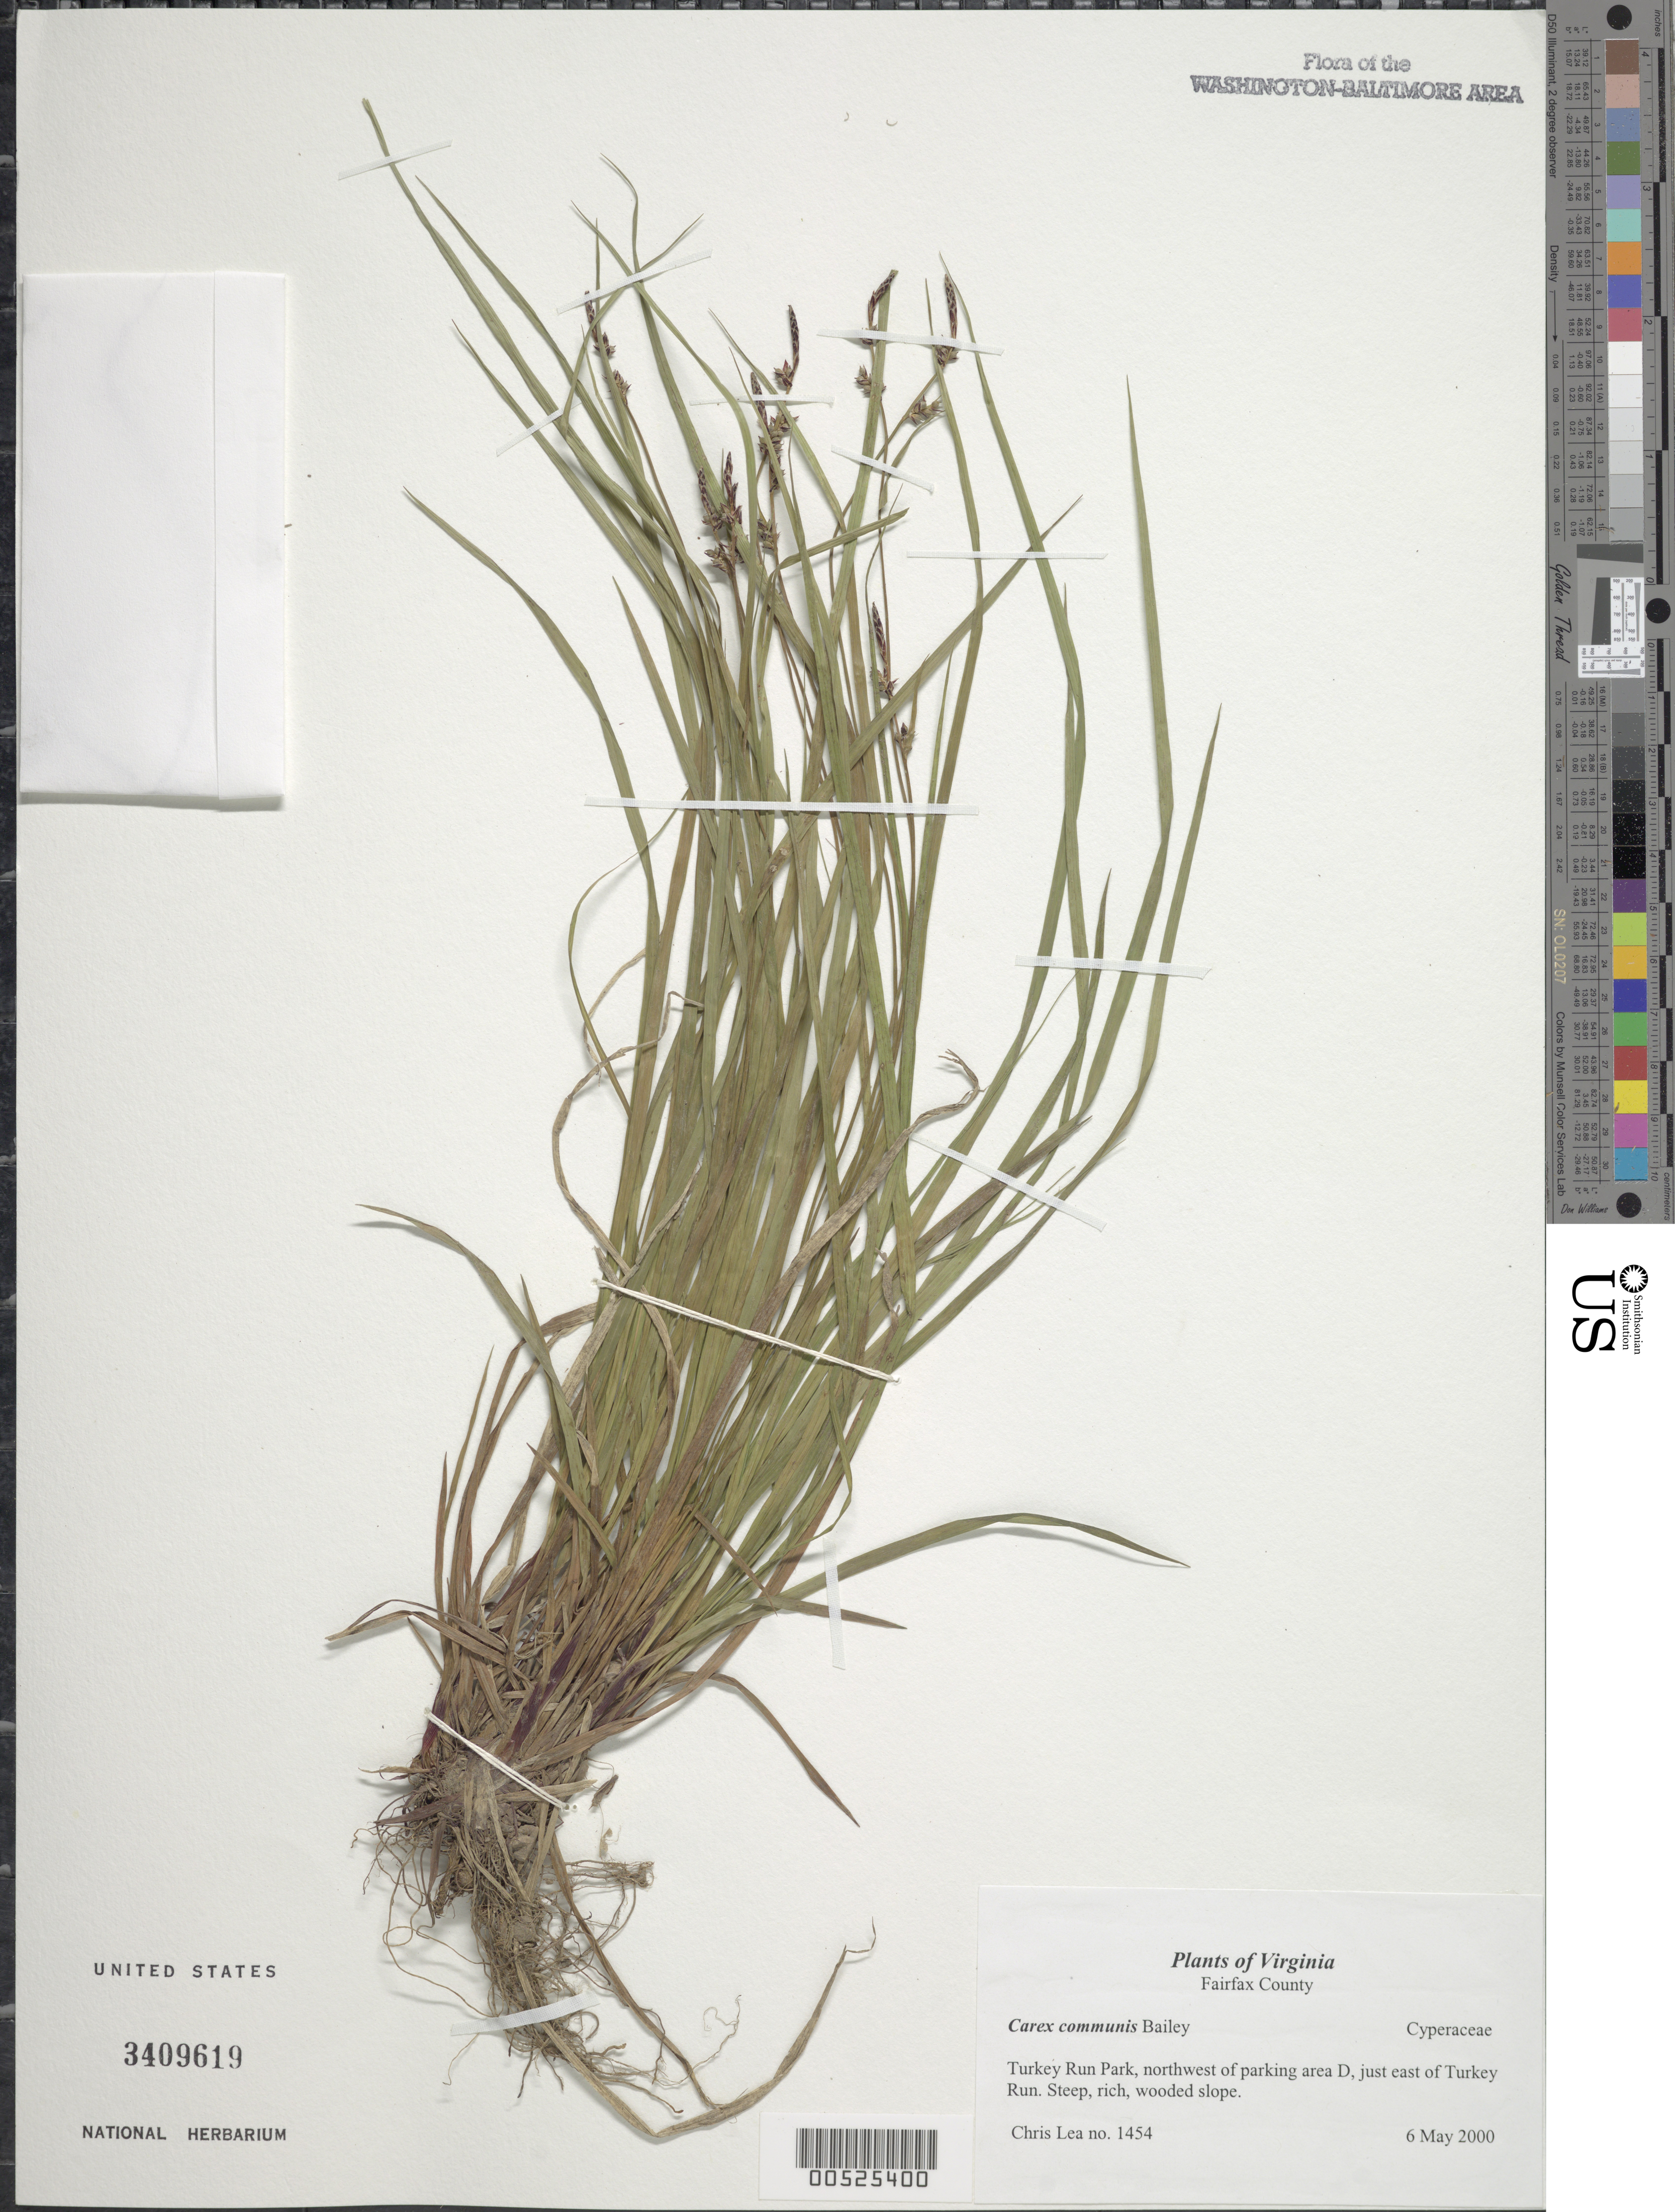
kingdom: Plantae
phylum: Tracheophyta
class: Liliopsida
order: Poales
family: Cyperaceae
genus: Carex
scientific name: Carex communis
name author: L.H. Bailey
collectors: C. Lea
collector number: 1454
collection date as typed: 06 May 2000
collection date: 2000-05-06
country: United States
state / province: Virginia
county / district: Fairfax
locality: Turkey Run Park, northwest of parking area D, just east of Turkey Run.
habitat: Steep, rich, wooded slope.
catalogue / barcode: US 3409619